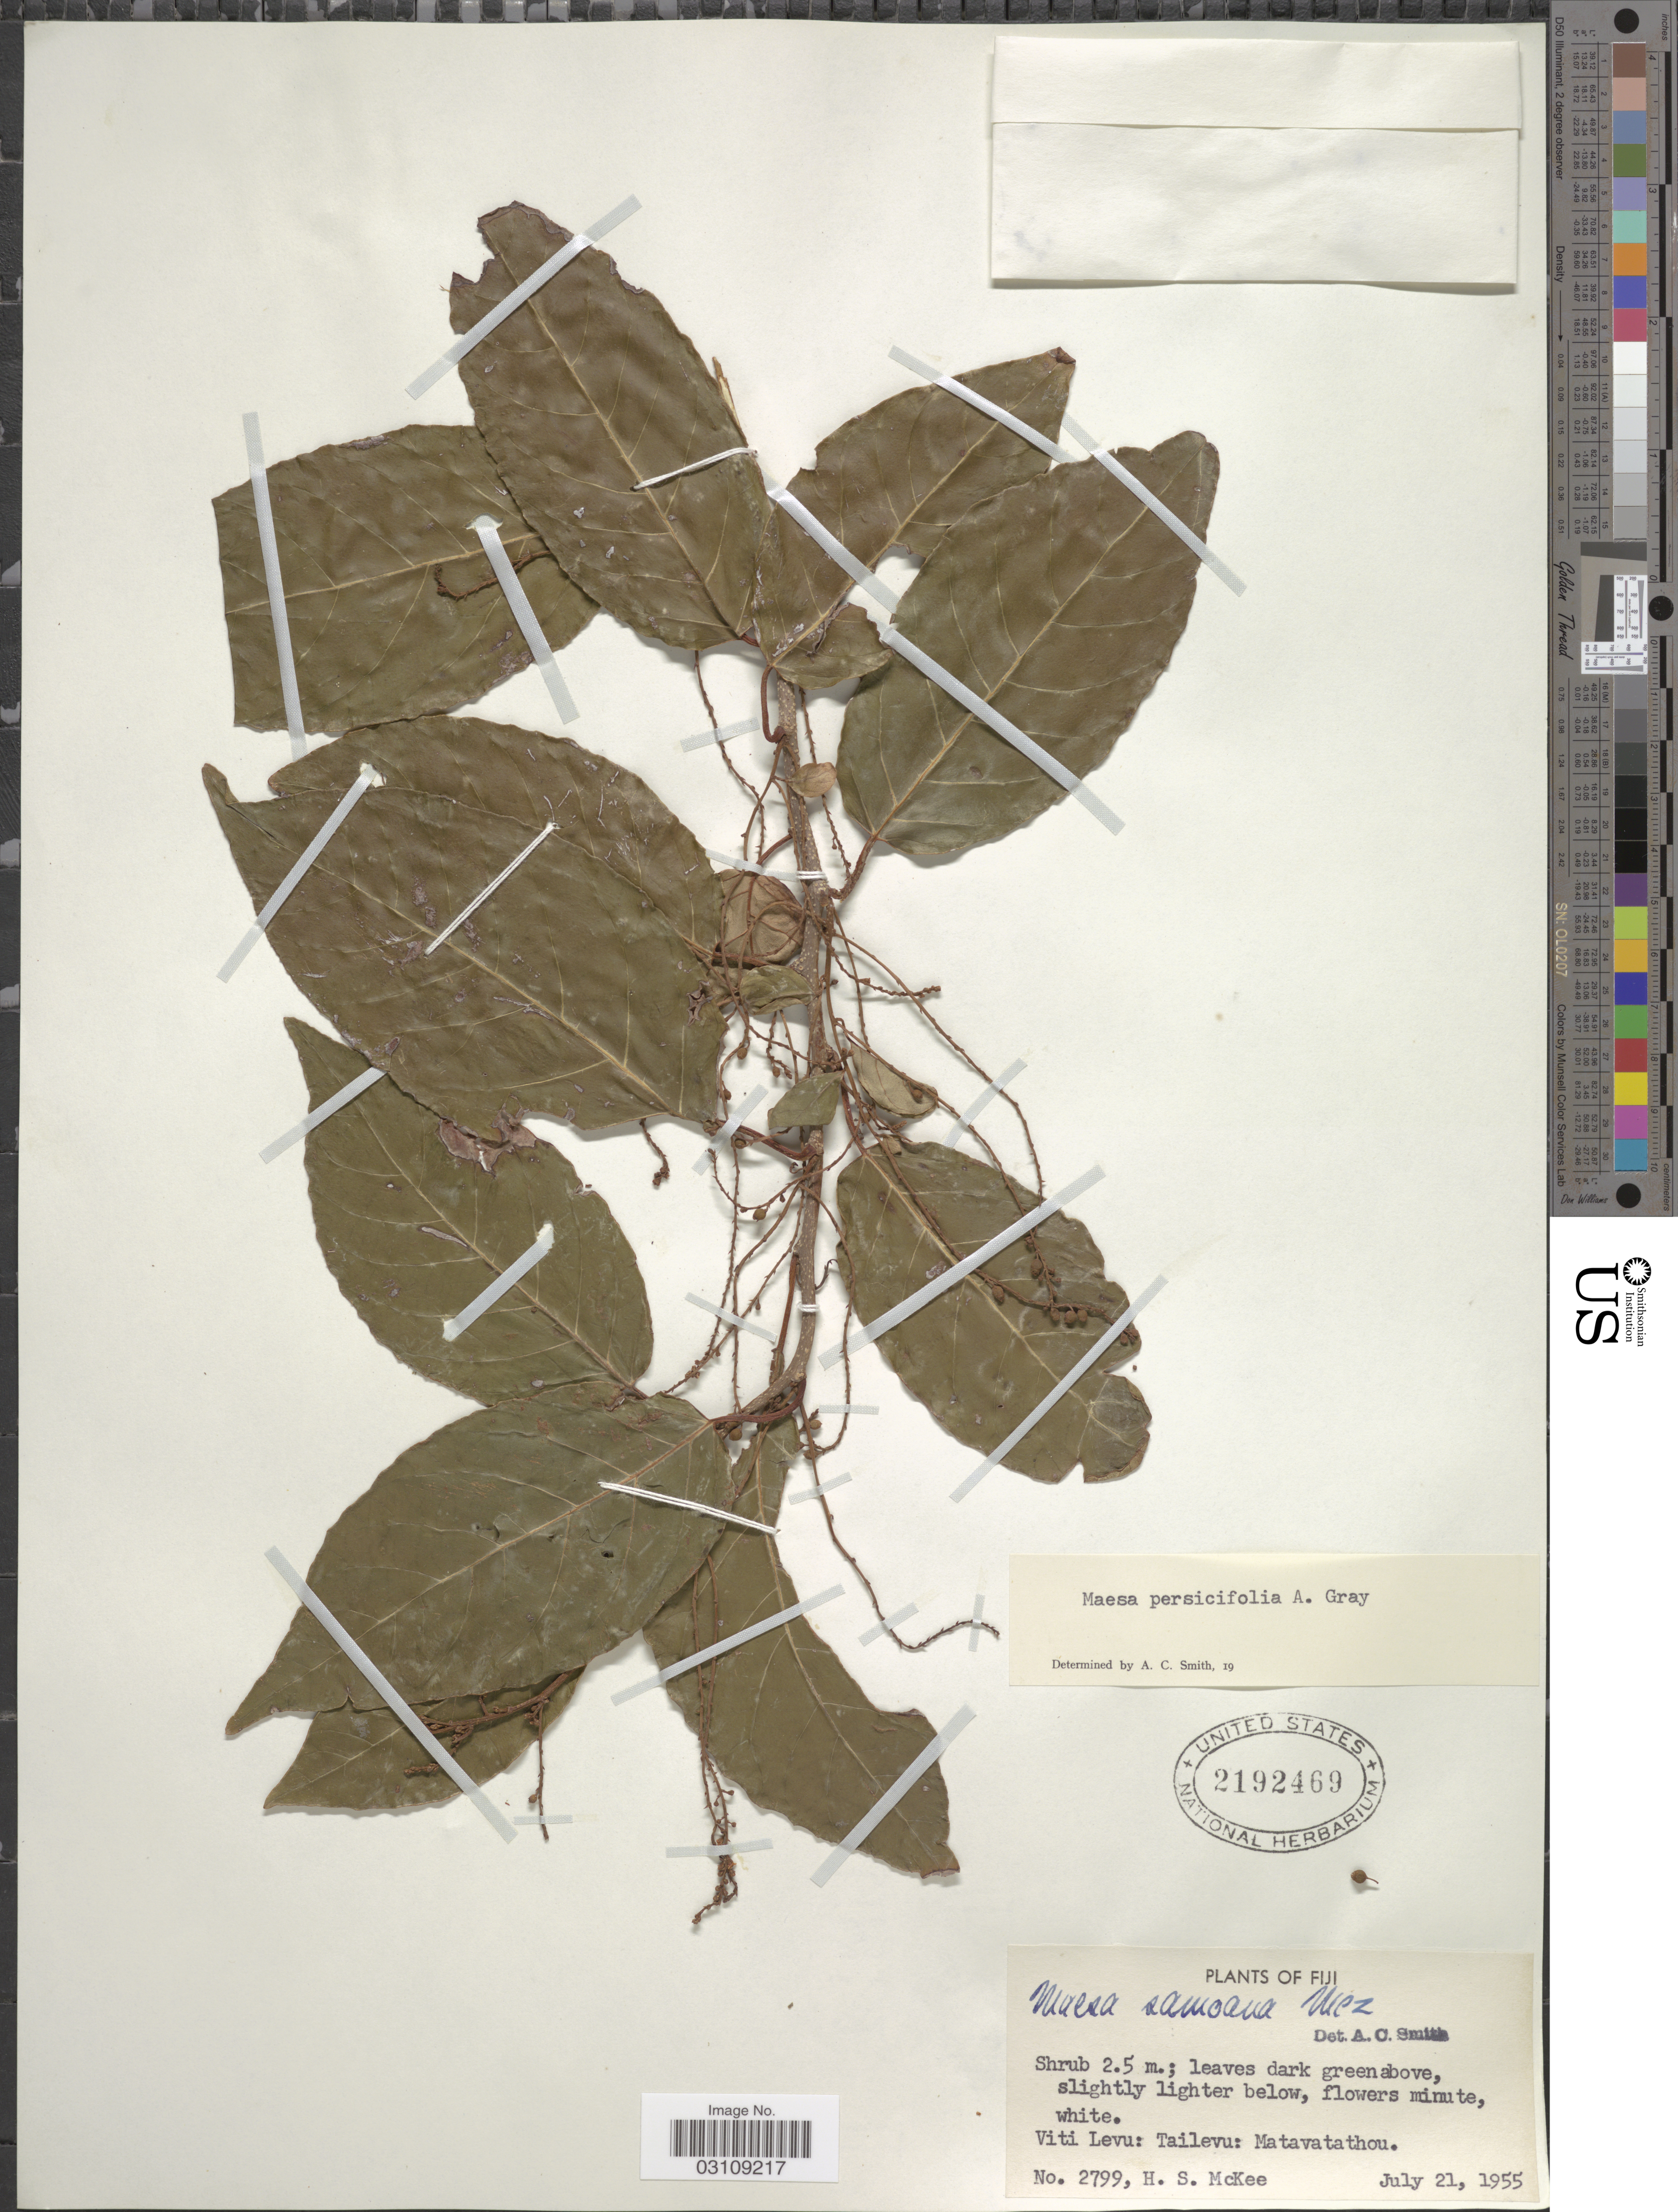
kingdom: Plantae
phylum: Tracheophyta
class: Magnoliopsida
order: Ericales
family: Primulaceae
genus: Maesa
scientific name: Maesa persicaefolia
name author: A. Gray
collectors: H. S. McKee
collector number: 2799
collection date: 1955-07-21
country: Fiji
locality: Viti Levu: Tailevu: Matavatathou.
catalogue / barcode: US 2192469